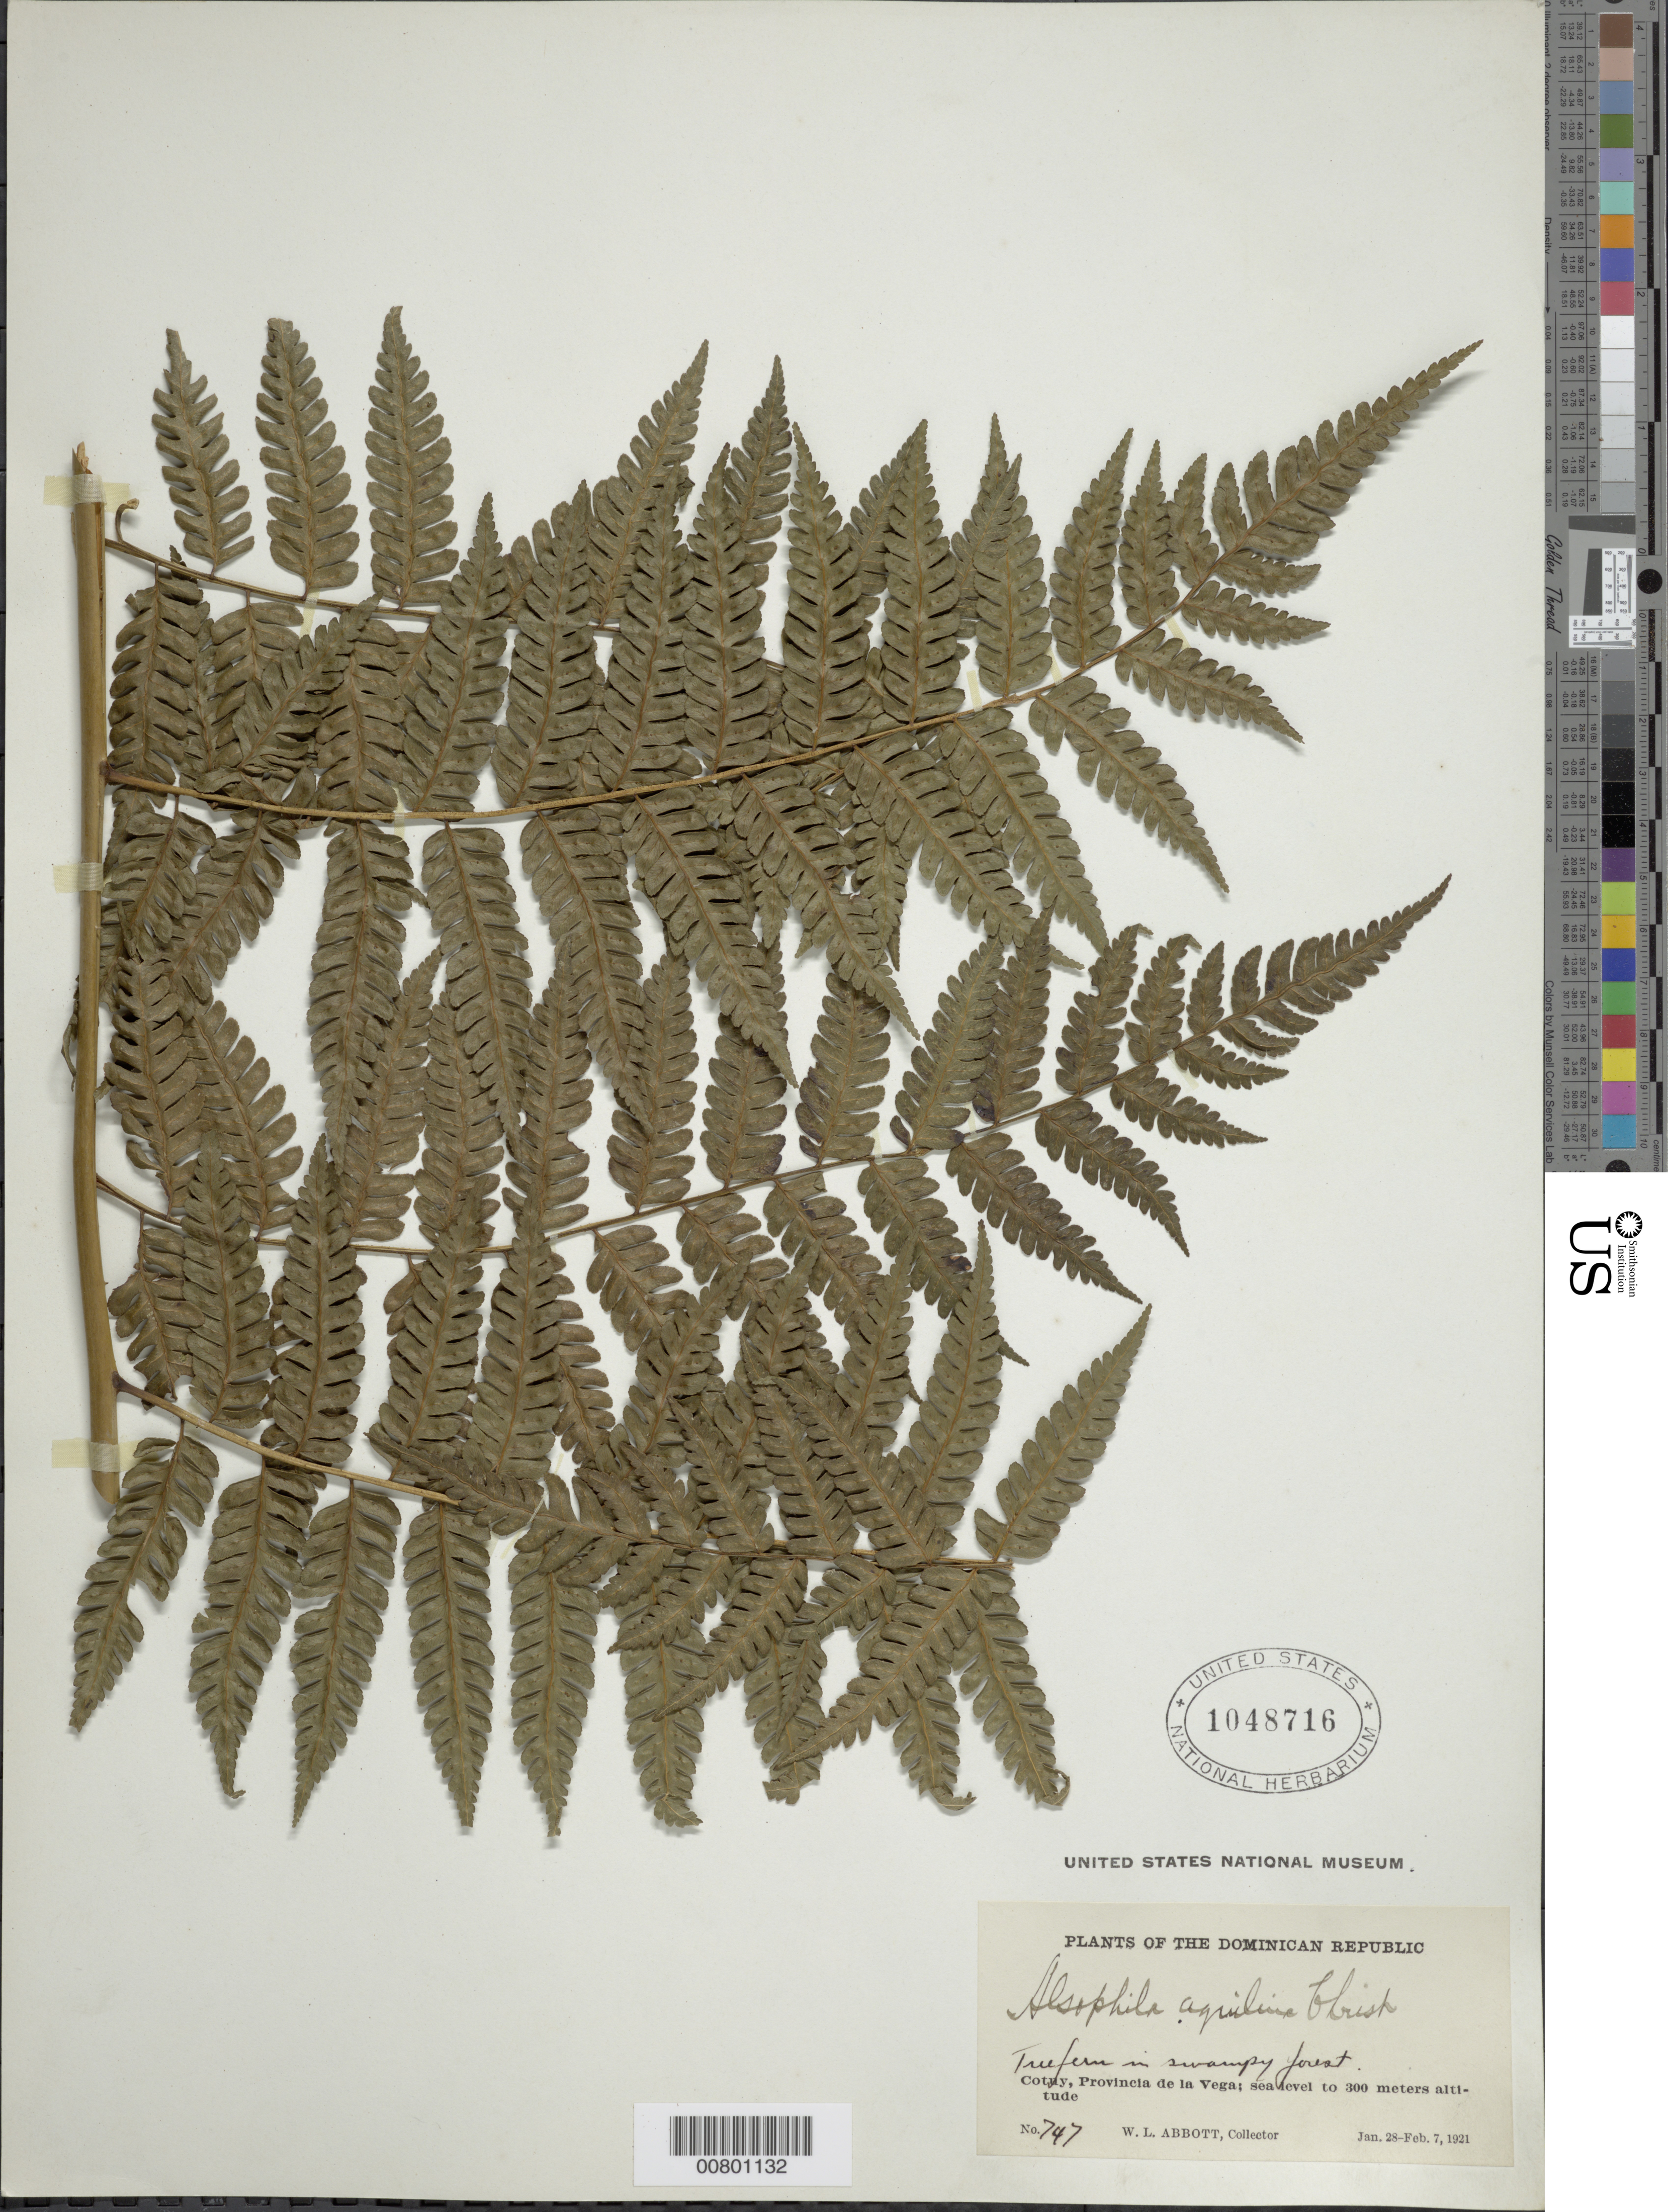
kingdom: Plantae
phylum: Tracheophyta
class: Polypodiopsida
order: Cyatheales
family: Cyatheaceae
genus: Cyathea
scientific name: Cyathea parvula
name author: (Jenman) Domin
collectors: W. L. Abbott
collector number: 747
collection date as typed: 28 Jan 1921 to 07 Feb 1921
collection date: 1921-01-28/1921-02-07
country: Dominican Republic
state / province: La Vega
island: Hispaniola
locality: Cotuy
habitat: Swampy forest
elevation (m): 0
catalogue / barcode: US 1048716